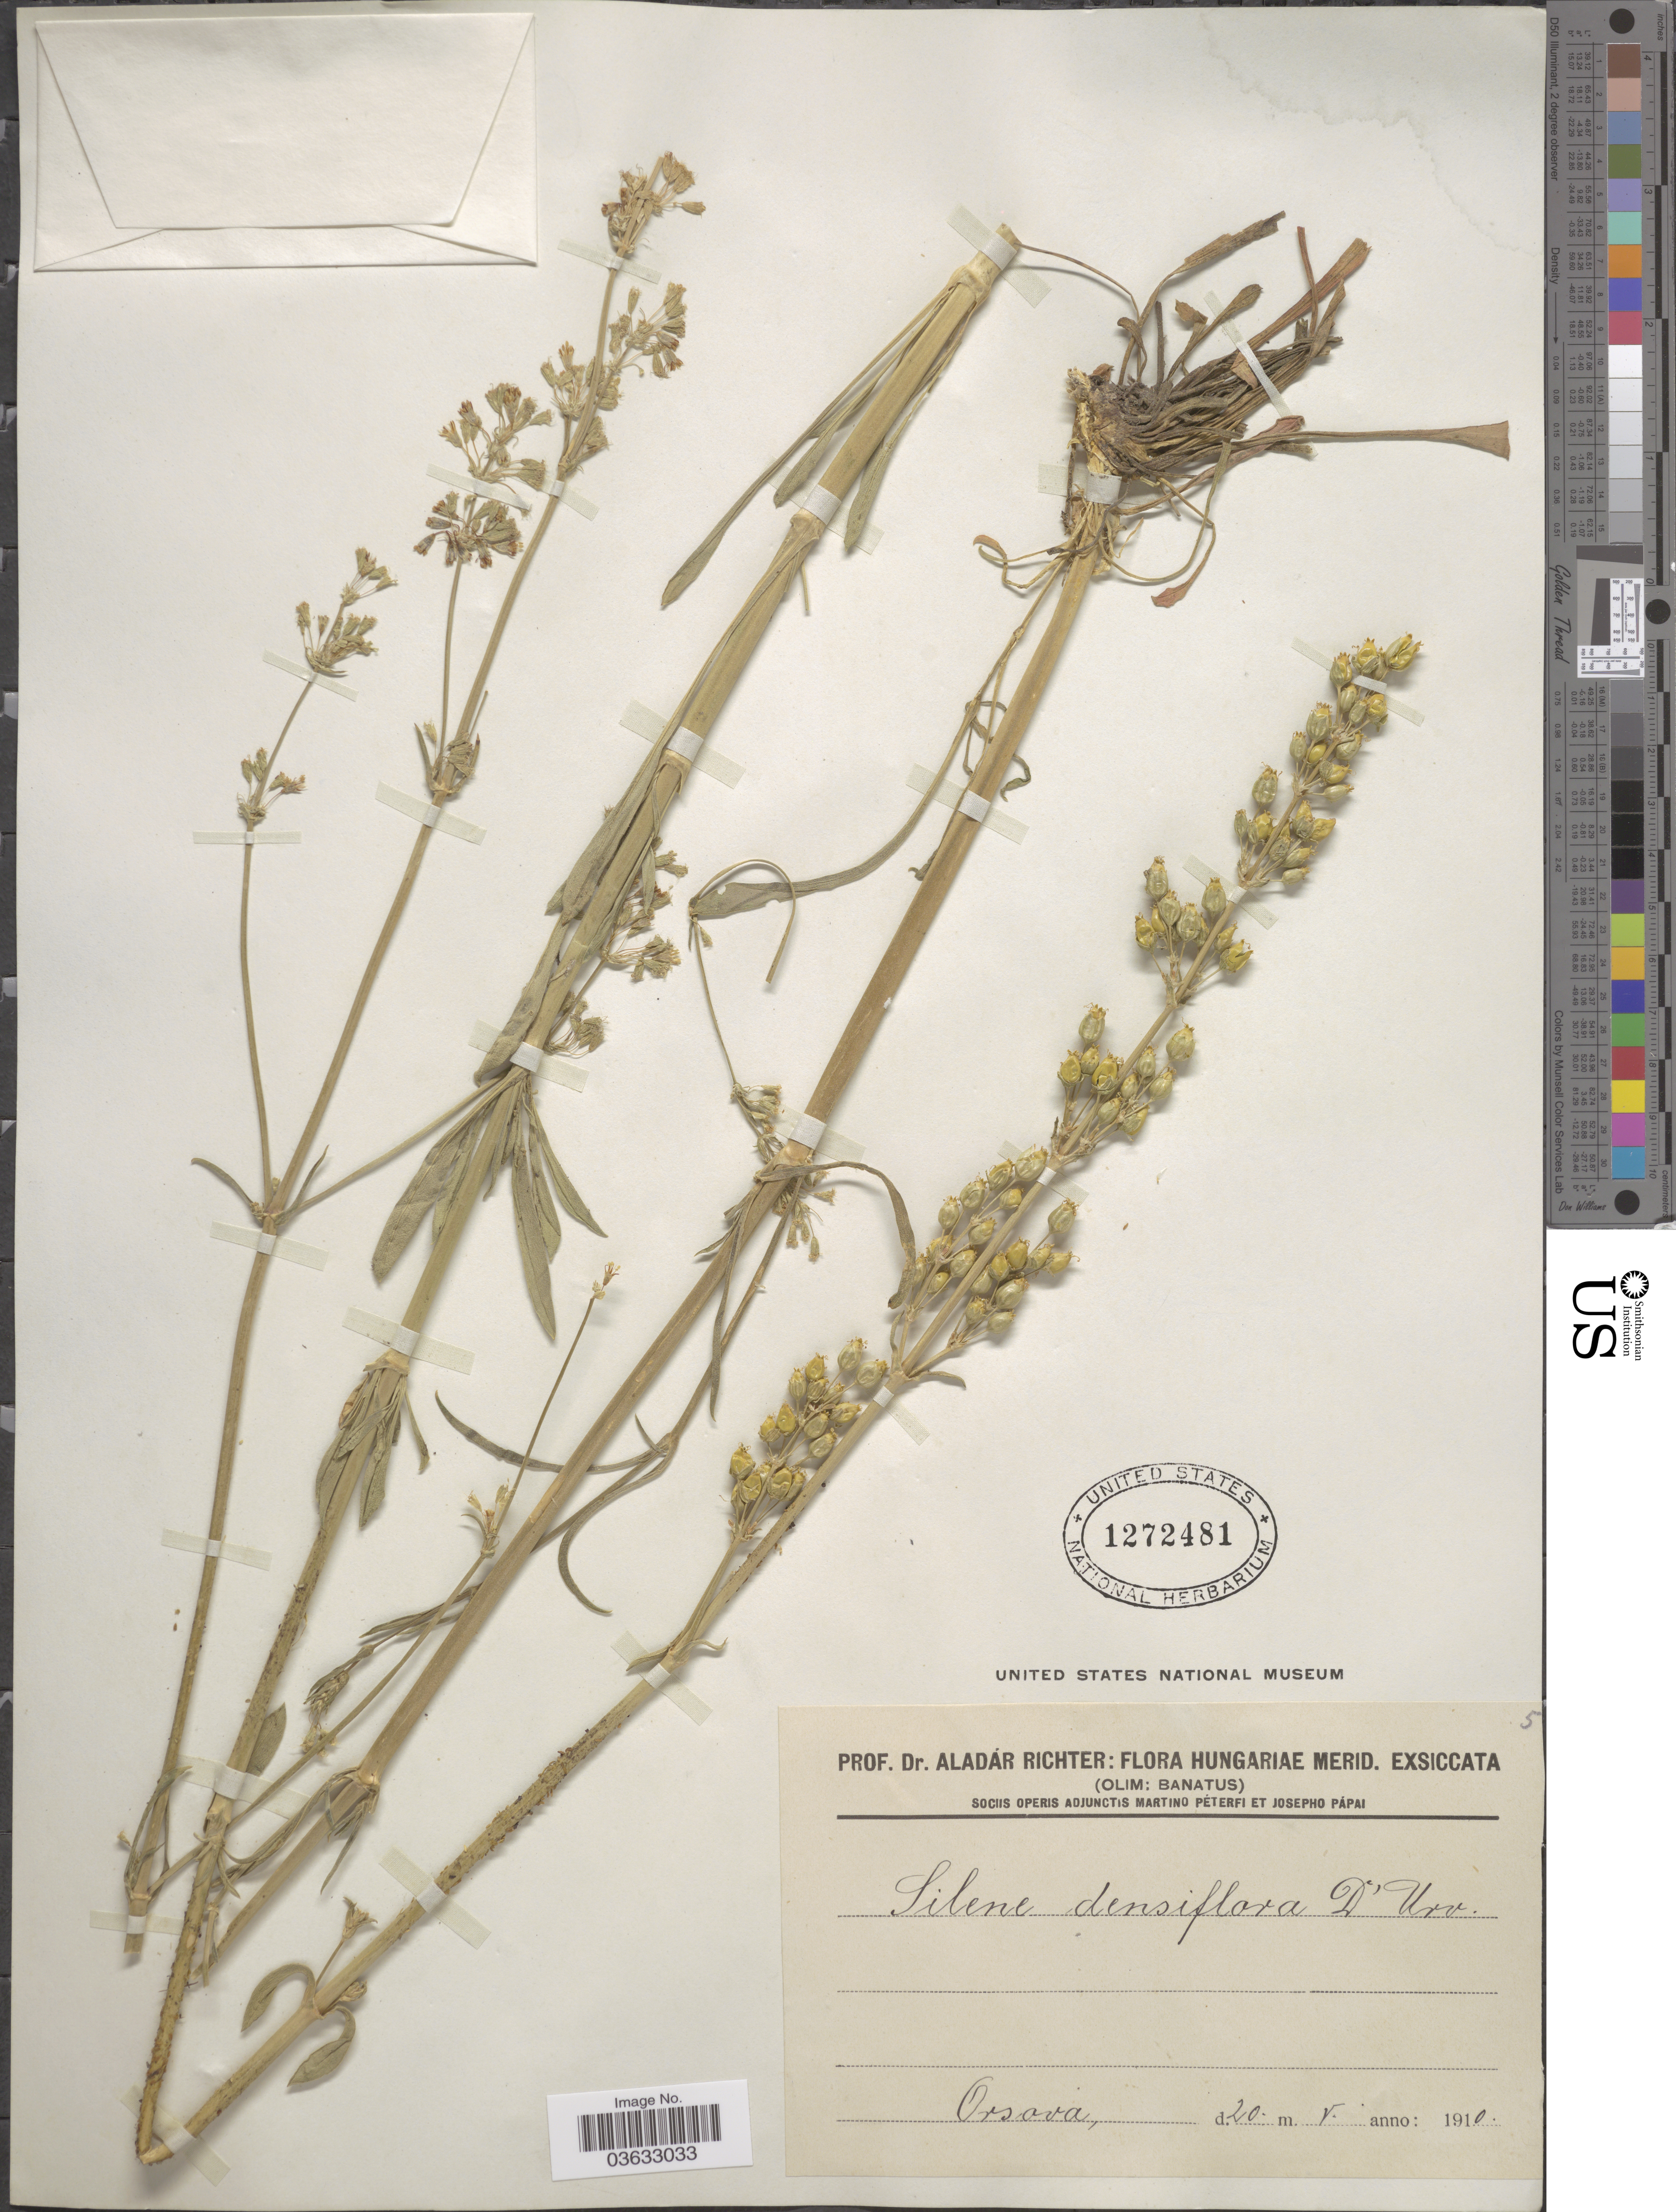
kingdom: Plantae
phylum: Tracheophyta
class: Magnoliopsida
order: Caryophyllales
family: Caryophyllaceae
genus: Silene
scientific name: Silene densiflora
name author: (Dusén) Bocquet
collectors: A. Richter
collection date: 1910-05-20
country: Hungary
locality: Hungariæ Merid. Exsiccata. Orsova.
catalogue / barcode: US 1272481